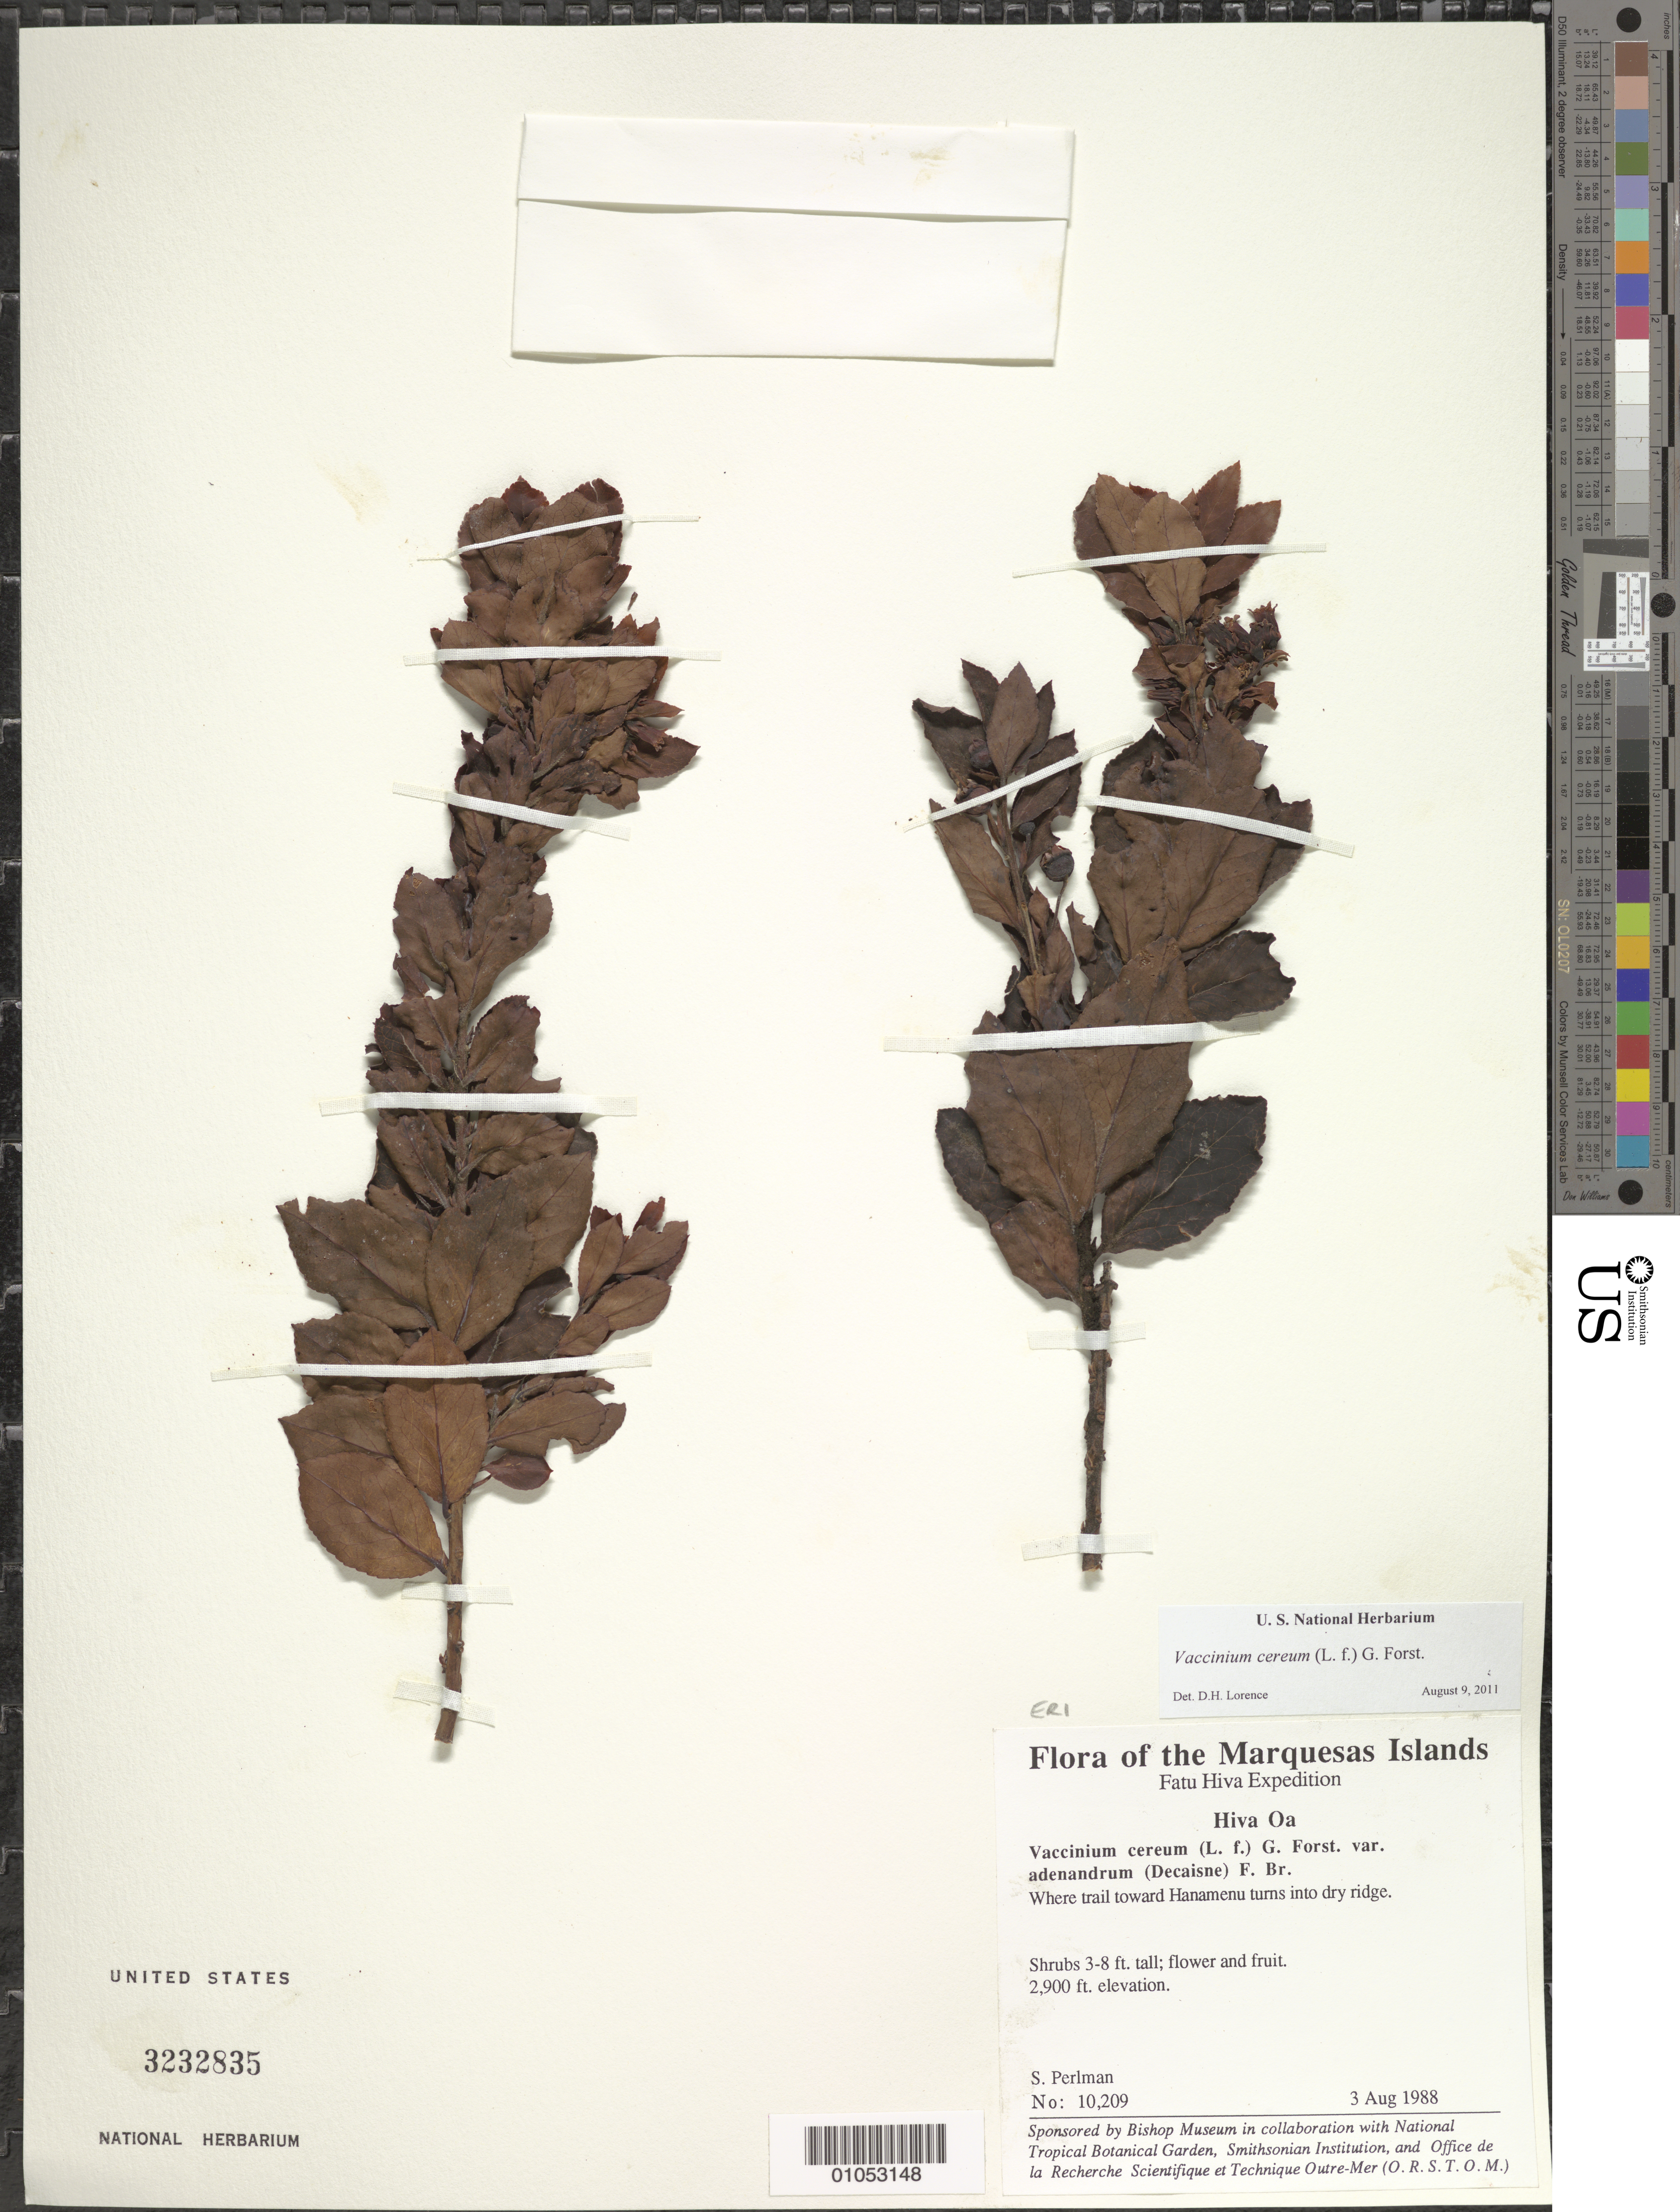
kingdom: Plantae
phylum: Tracheophyta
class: Magnoliopsida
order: Ericales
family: Ericaceae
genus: Vaccinium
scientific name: Vaccinium cereum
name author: (L. f.) G. Forst.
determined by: Lorence, David H., (PTBG), National Tropical Botanical Garden (UNITED STATES)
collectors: S. P. Perlman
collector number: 10209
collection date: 1988-08-03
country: French Polynesia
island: Hiva Oa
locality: Where trail toward Hanamenu turns into dry ridge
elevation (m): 884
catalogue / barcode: US 3232835